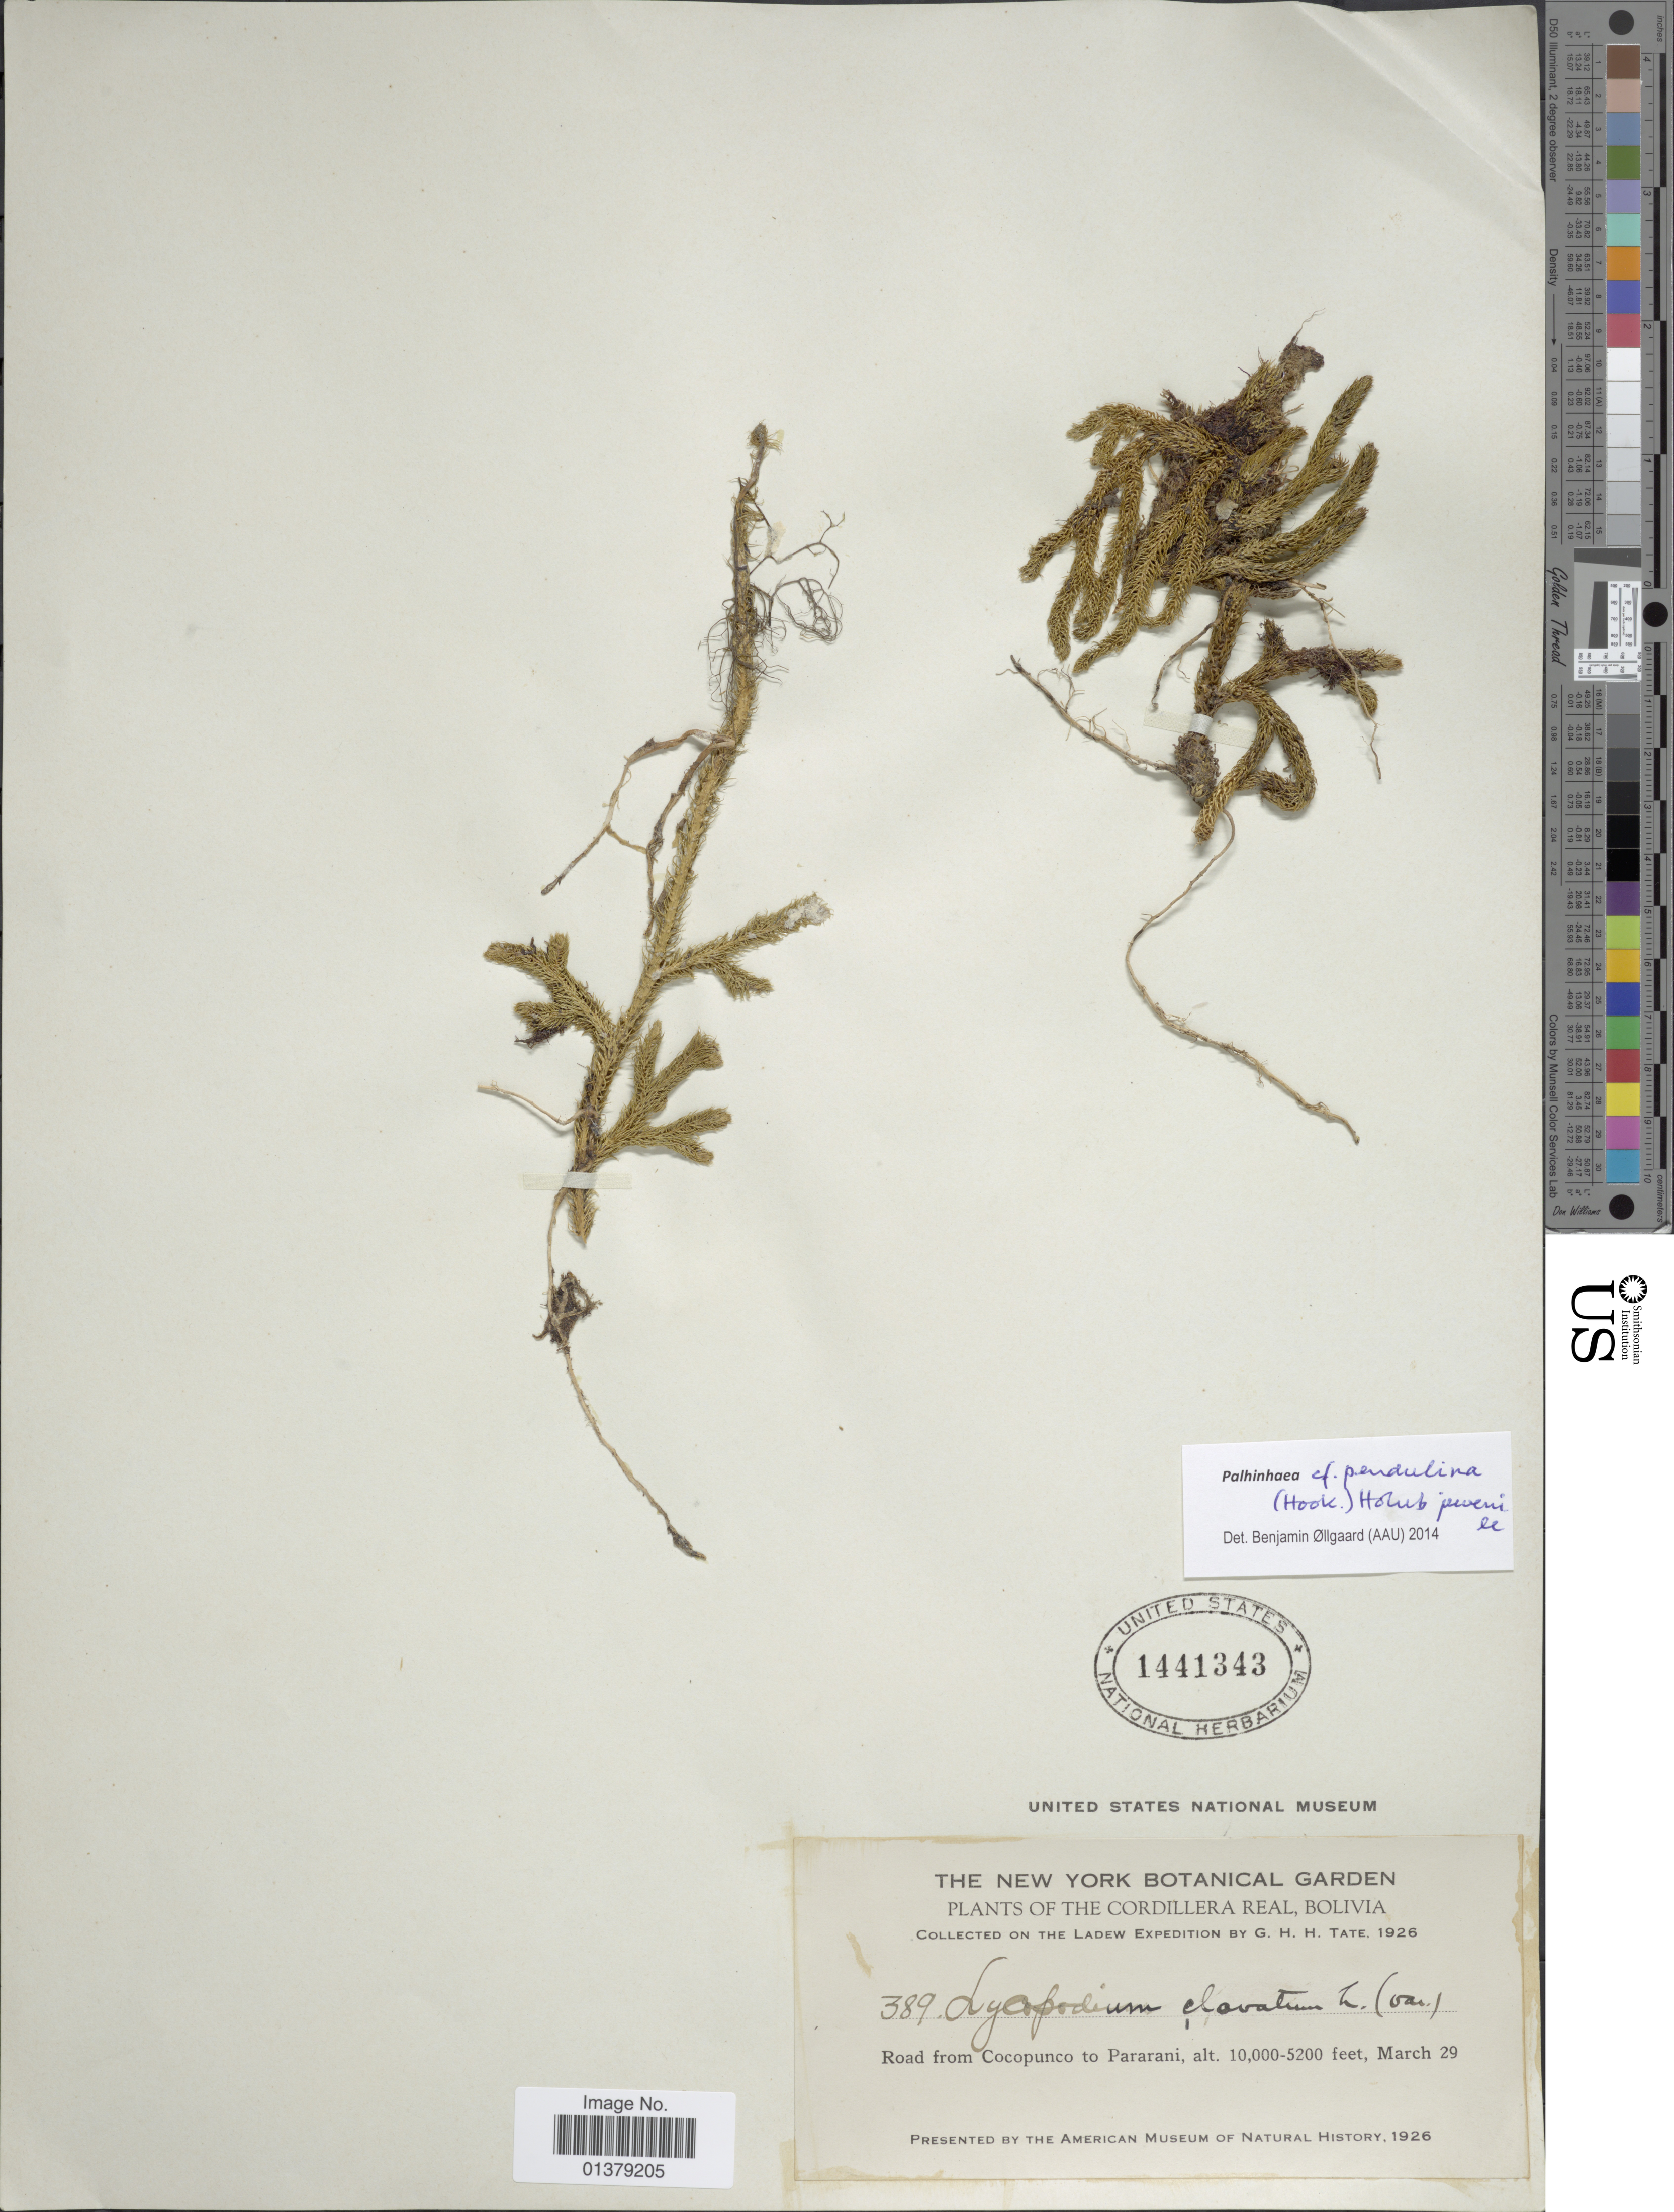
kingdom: Plantae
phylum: Tracheophyta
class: Lycopodiopsida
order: Lycopodiales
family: Lycopodiaceae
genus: Palhinhaea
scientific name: Palhinhaea pendulina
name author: (Hook.) Holub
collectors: G. Tate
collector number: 389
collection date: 1926-03-29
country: Bolivia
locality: The Cordillera Real, Road from Cocopunco to Pararani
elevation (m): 1585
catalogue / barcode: US 1441343